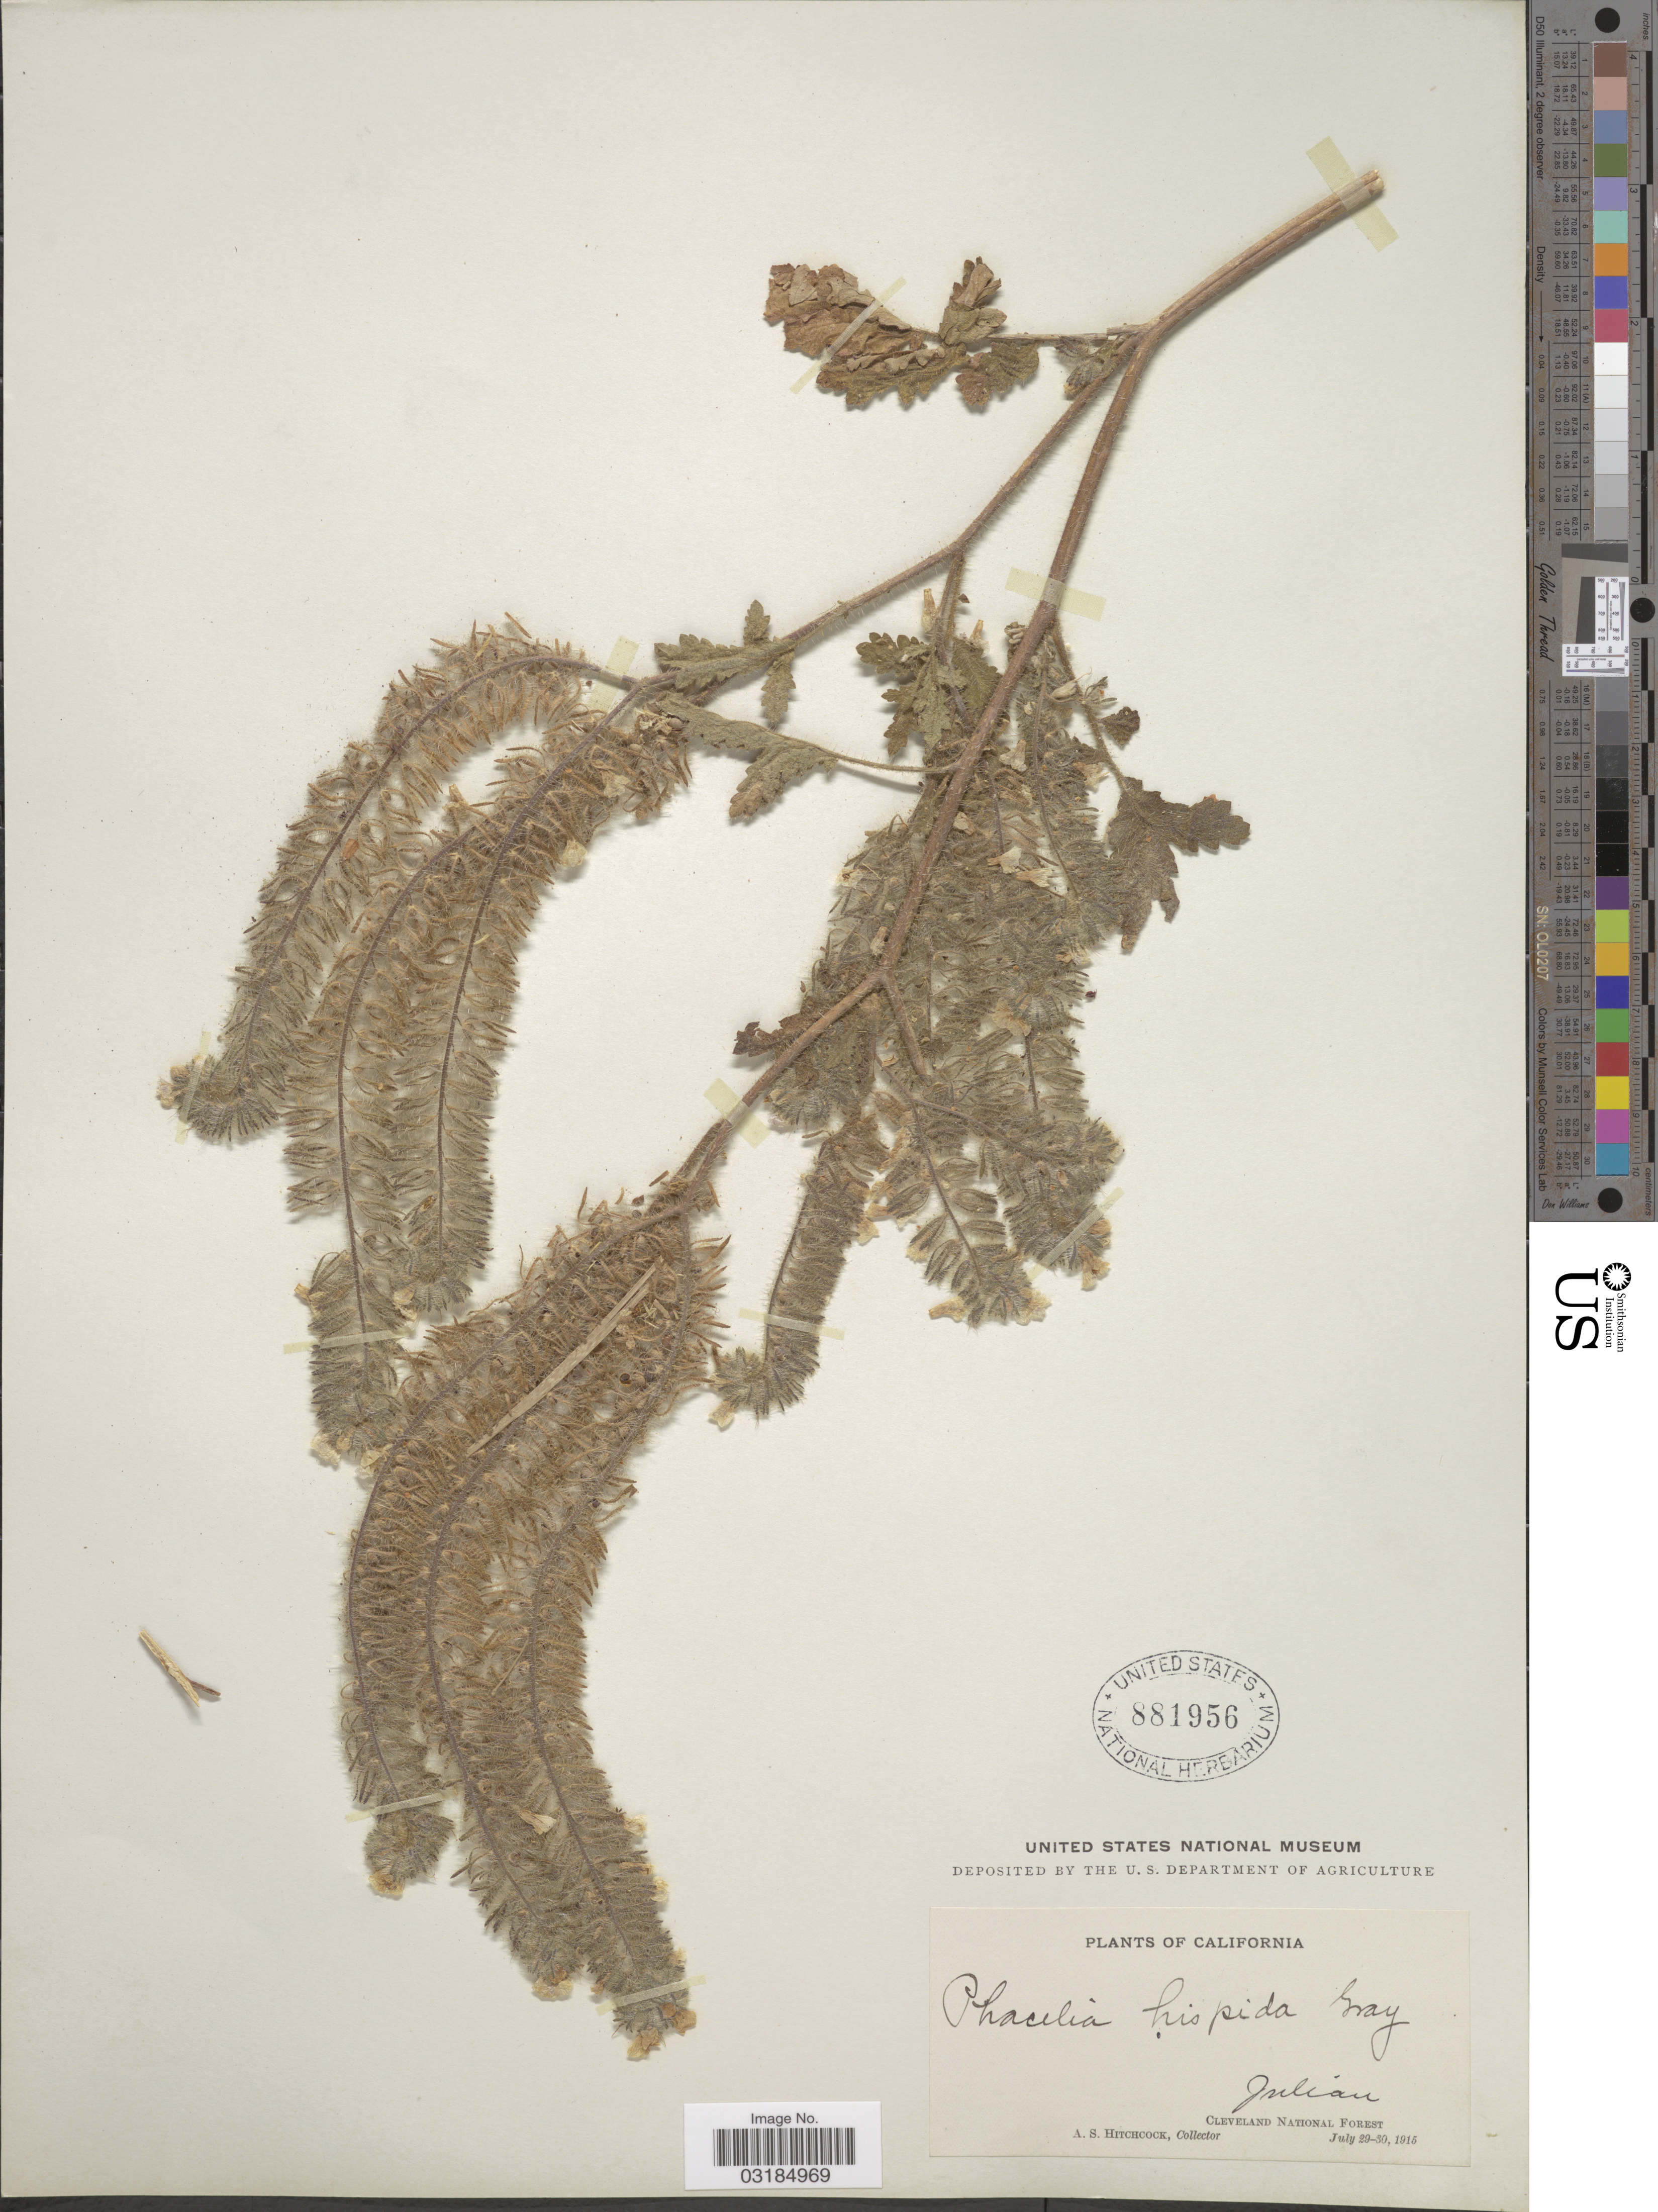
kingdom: Plantae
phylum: Tracheophyta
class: Magnoliopsida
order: Boraginales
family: Hydrophyllaceae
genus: Phacelia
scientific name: Phacelia cicutaria var. hispida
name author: (A. Gray) J.T. Howell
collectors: A. S. Hitchcock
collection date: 1915-07-29/1915-07-30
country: United States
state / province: California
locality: Julian. Cleveland National Forest.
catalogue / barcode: US 881956